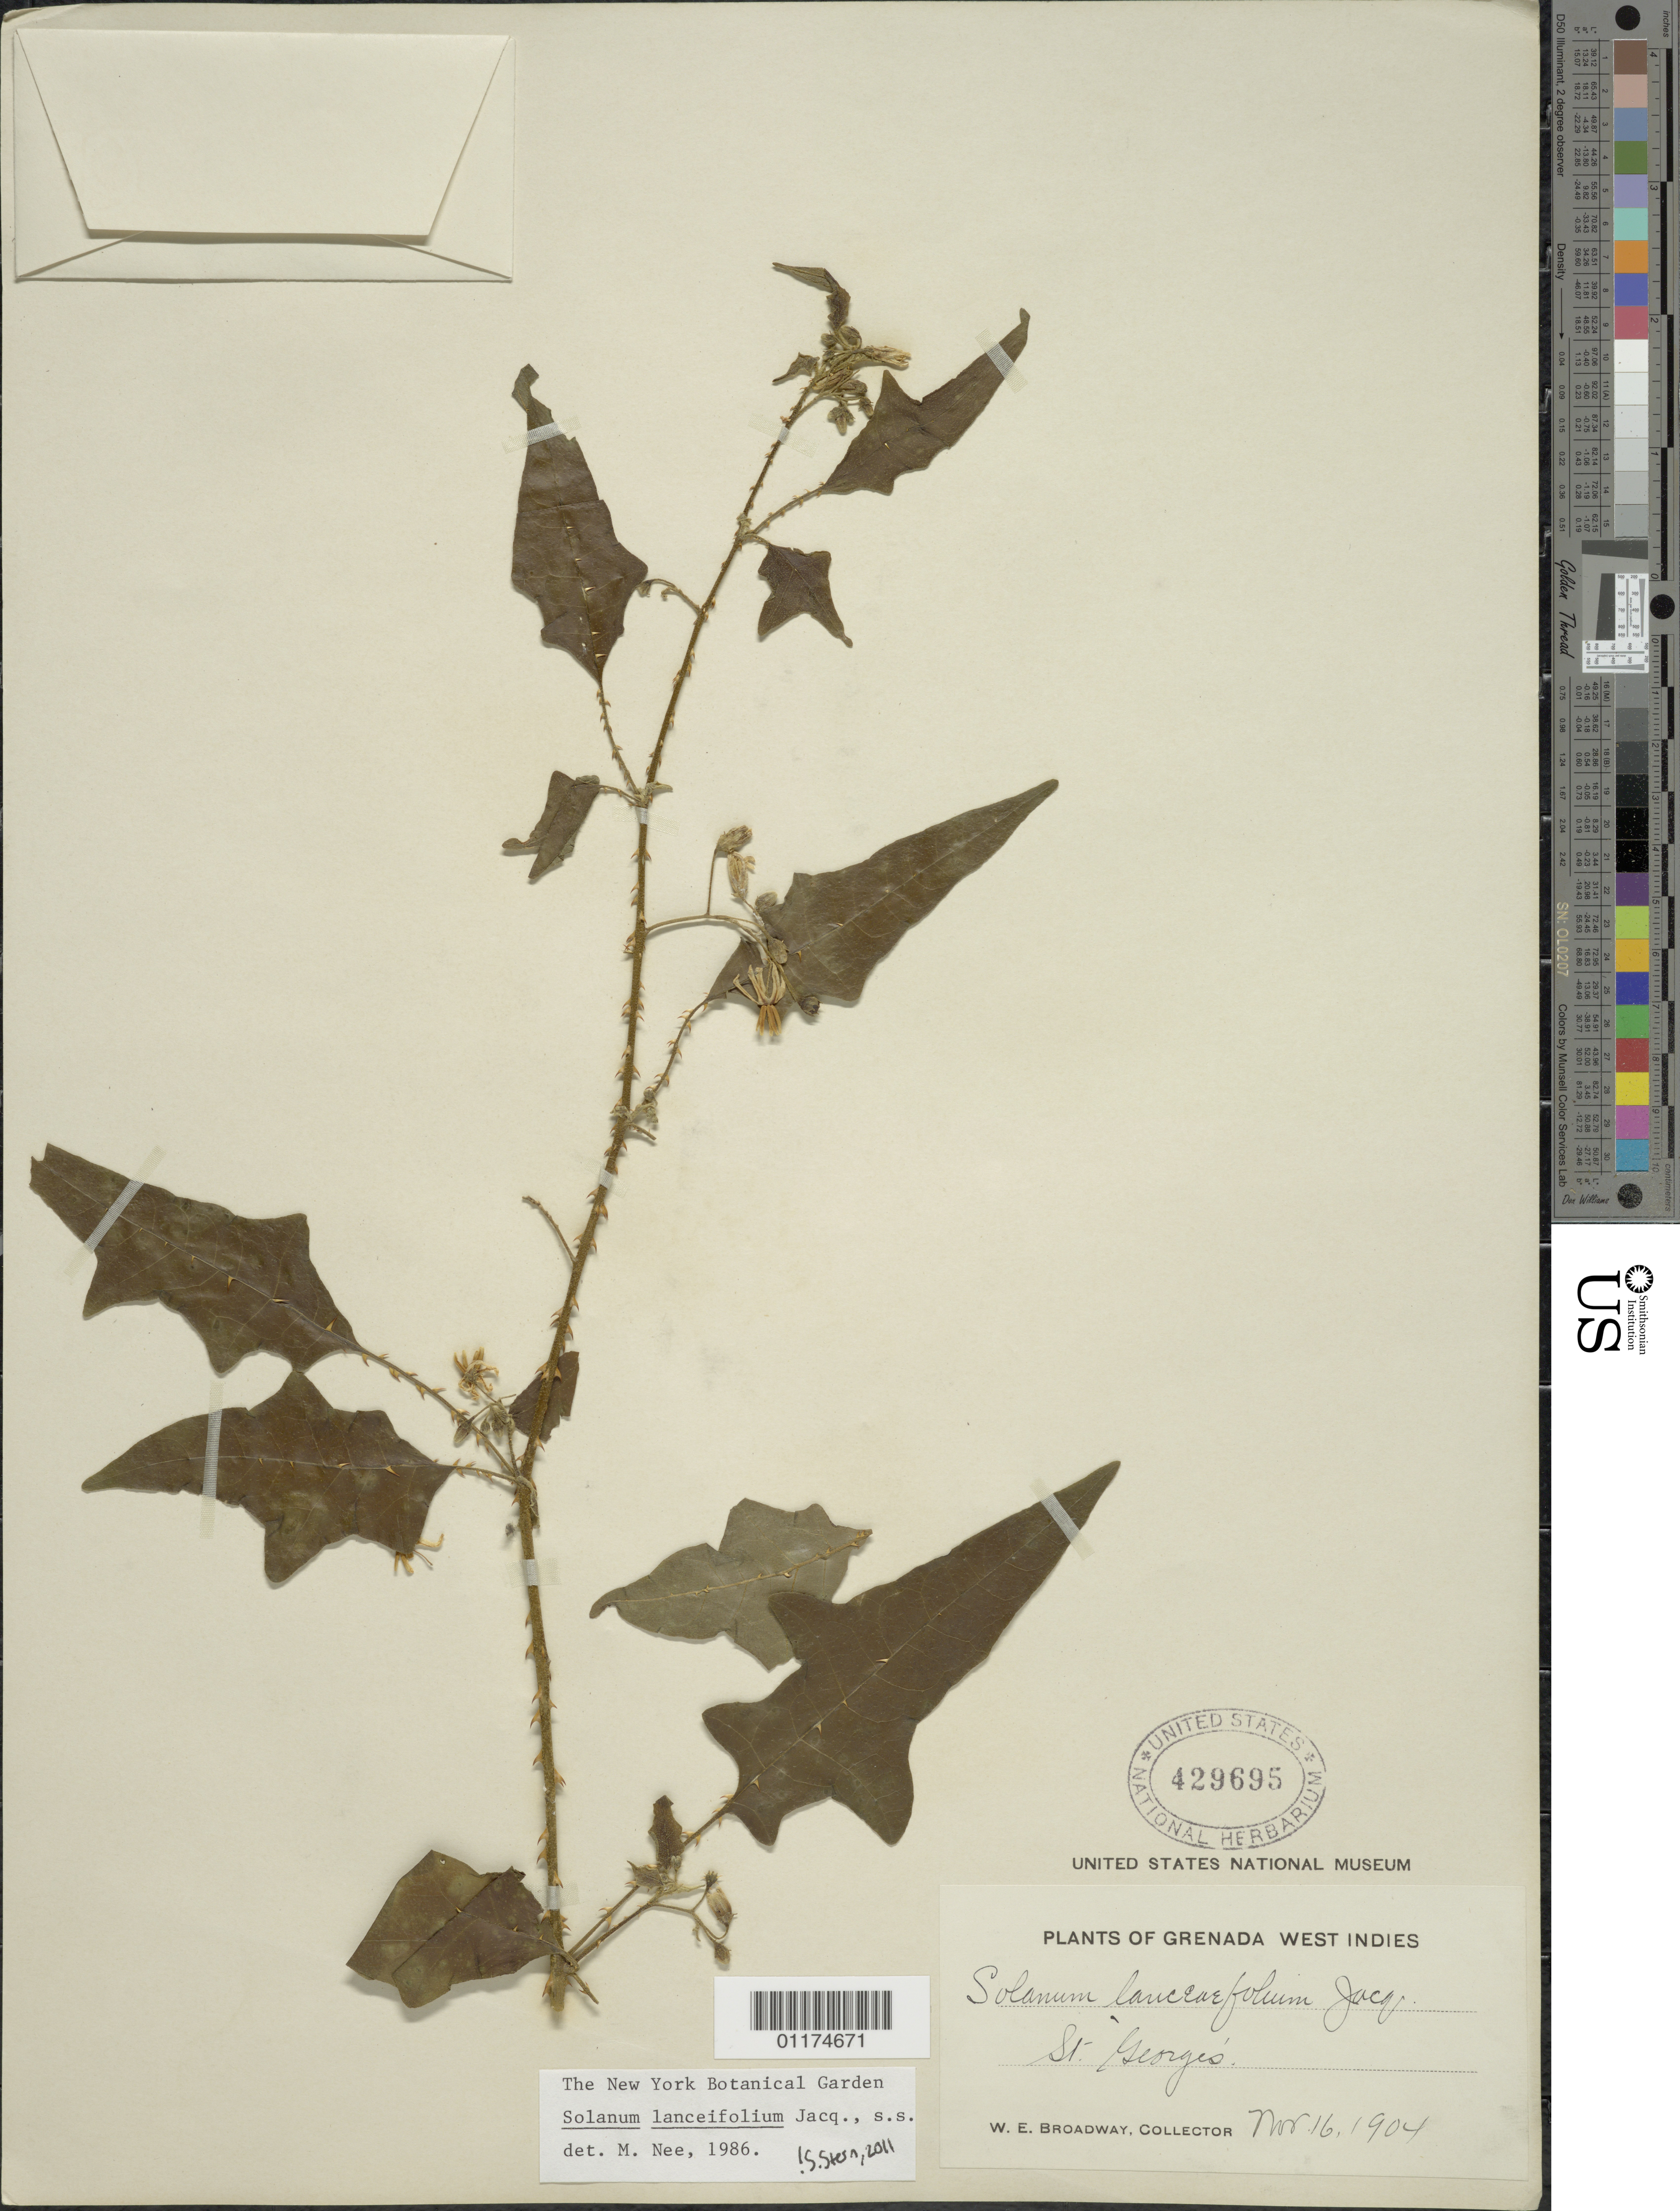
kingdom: Plantae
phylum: Tracheophyta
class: Magnoliopsida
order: Solanales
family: Solanaceae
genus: Solanum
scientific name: Solanum lanceifolium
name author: Jacq.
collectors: W. E. Broadway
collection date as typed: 16 Nov 1904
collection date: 1904-11-16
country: Grenada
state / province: Saint George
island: Grenada I.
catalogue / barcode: US 429695